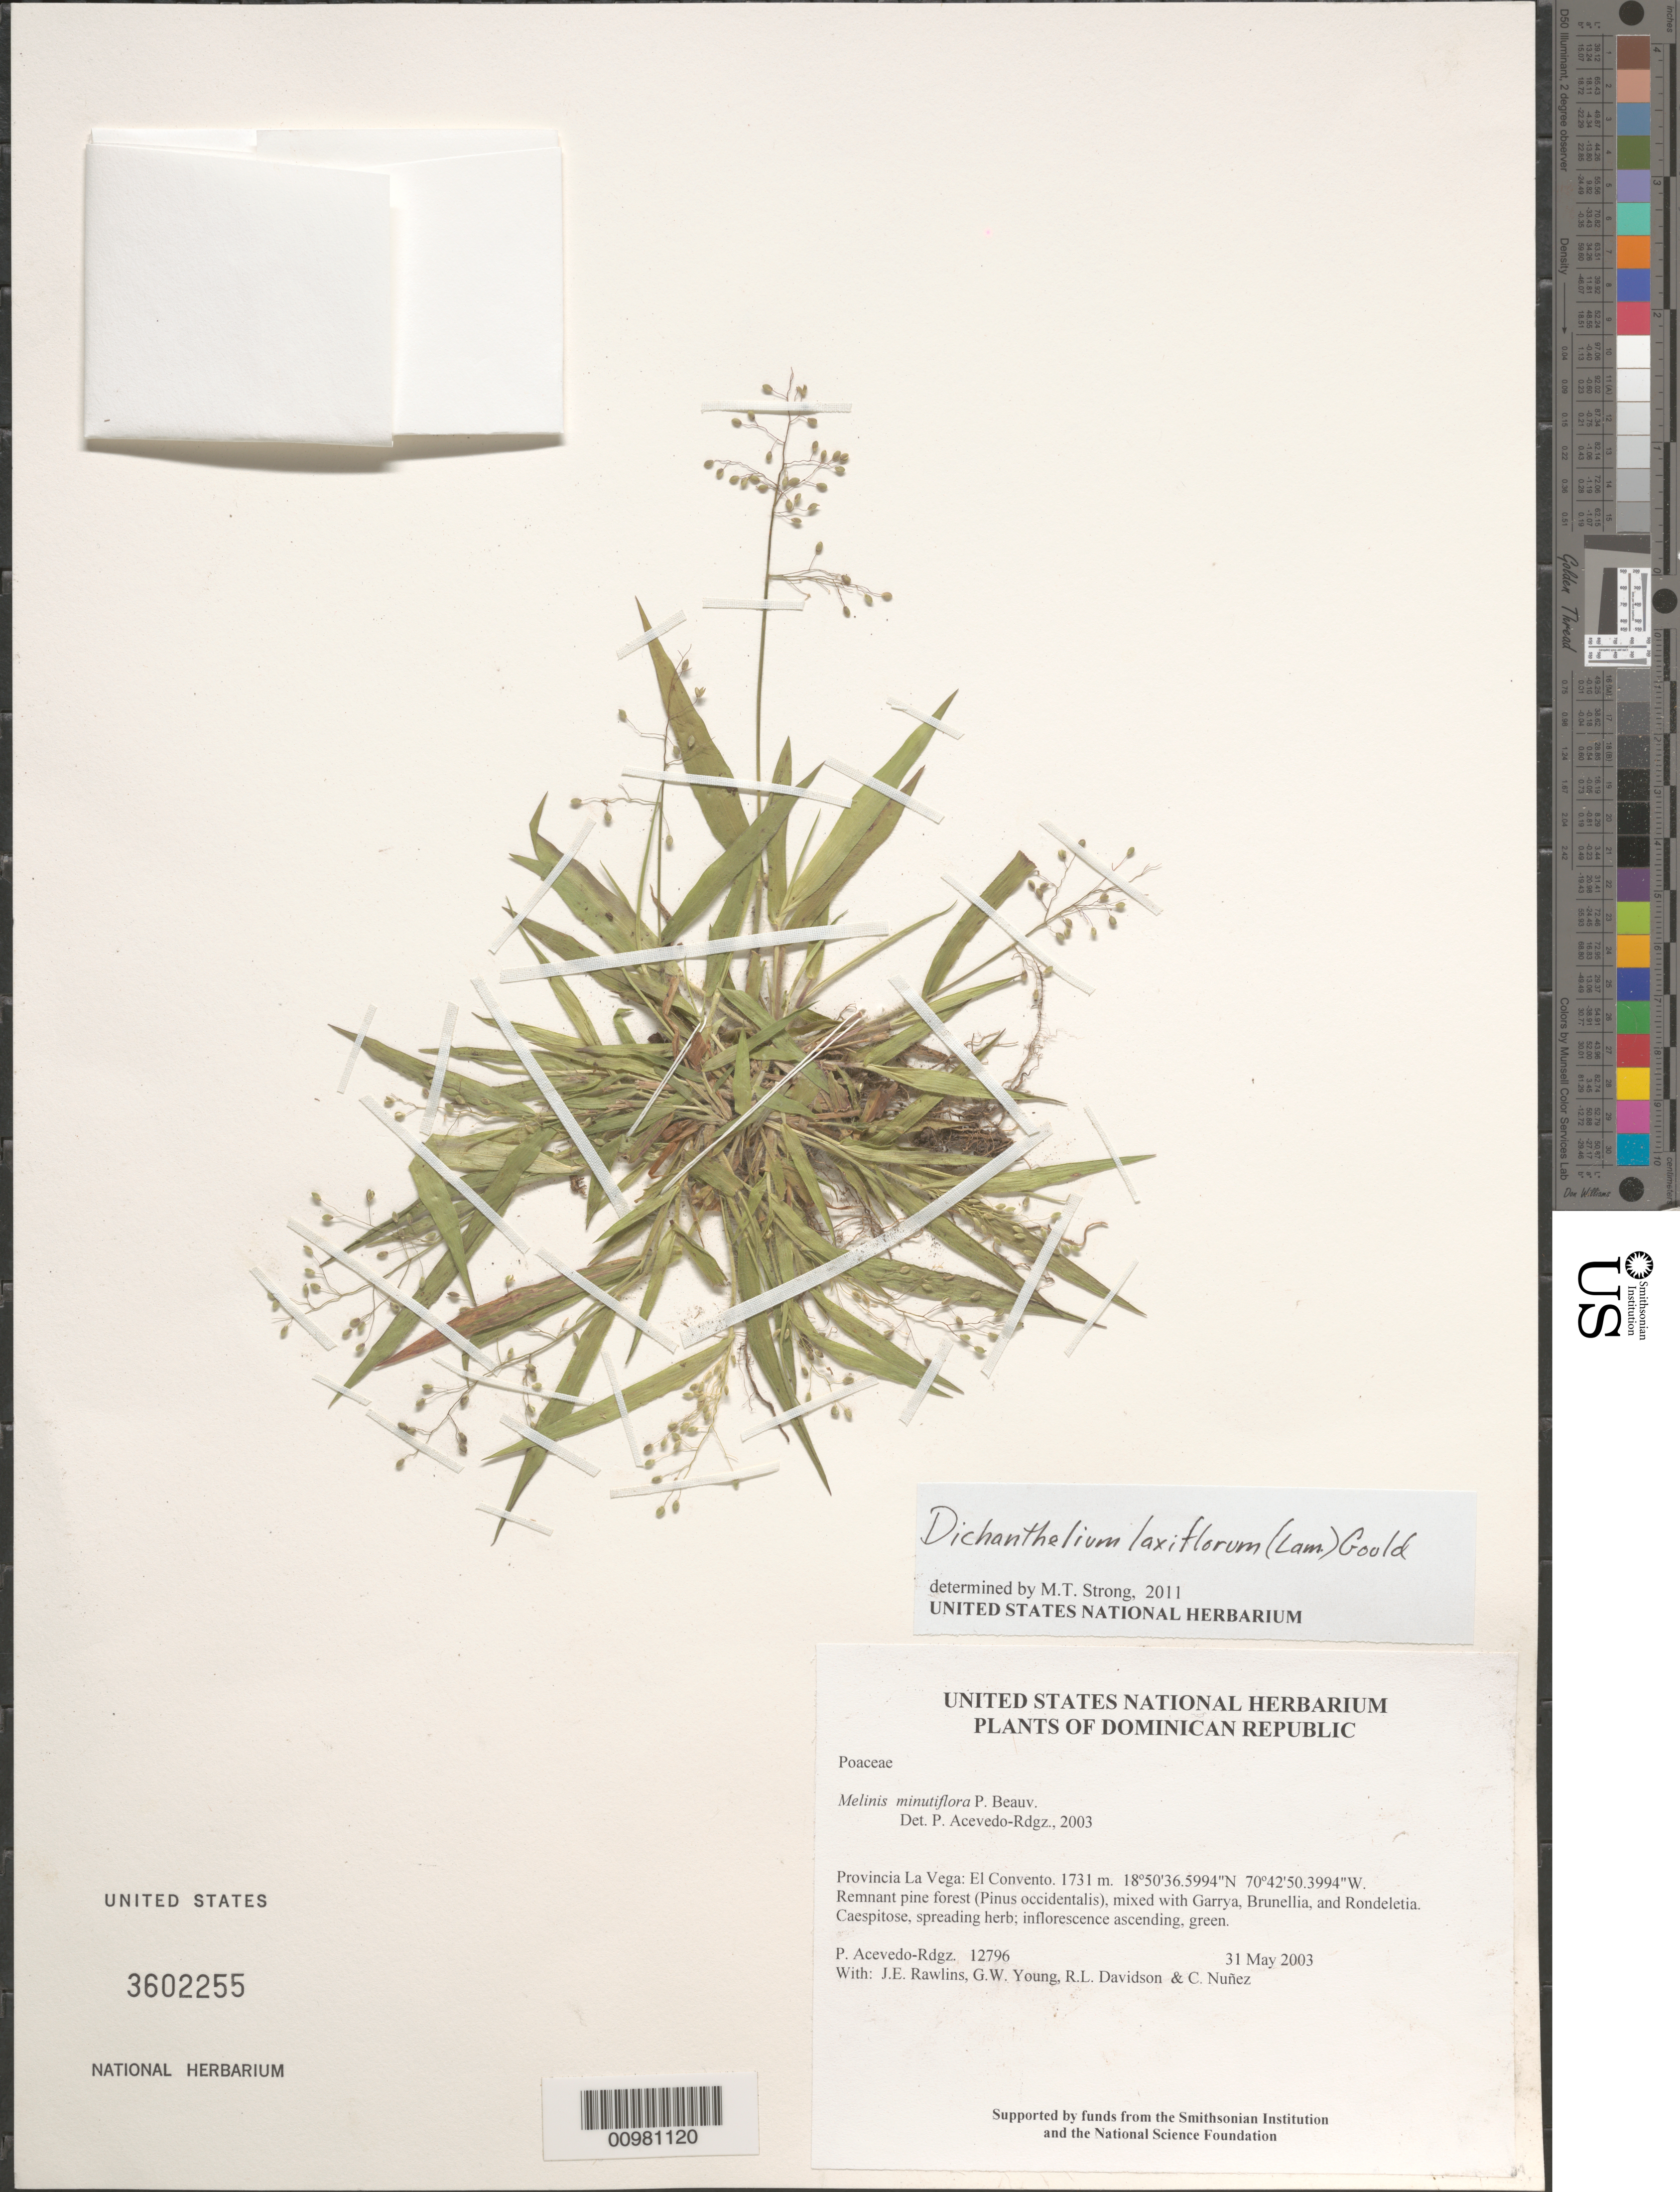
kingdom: Plantae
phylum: Tracheophyta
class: Liliopsida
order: Poales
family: Poaceae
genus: Dichanthelium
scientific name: Dichanthelium laxiflorum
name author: (Lam.) Gould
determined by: Strong, M. T., (US), Smithsonian Institution - National Museum of Natural History (UNITED STATES)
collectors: P. Acevedo-Rodr., J. Rawlins, G. Young, R. Davidson & C. Nunez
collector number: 12796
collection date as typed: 31 May 2003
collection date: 2003-05-31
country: Dominican Republic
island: Hispaniola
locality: Provincia La Vega: El Convento.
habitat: Remnant pine forest (Pinus occidentalis), mixed with Garrya, Brunellia, and Rondeletia.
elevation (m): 1731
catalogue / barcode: US 3602255